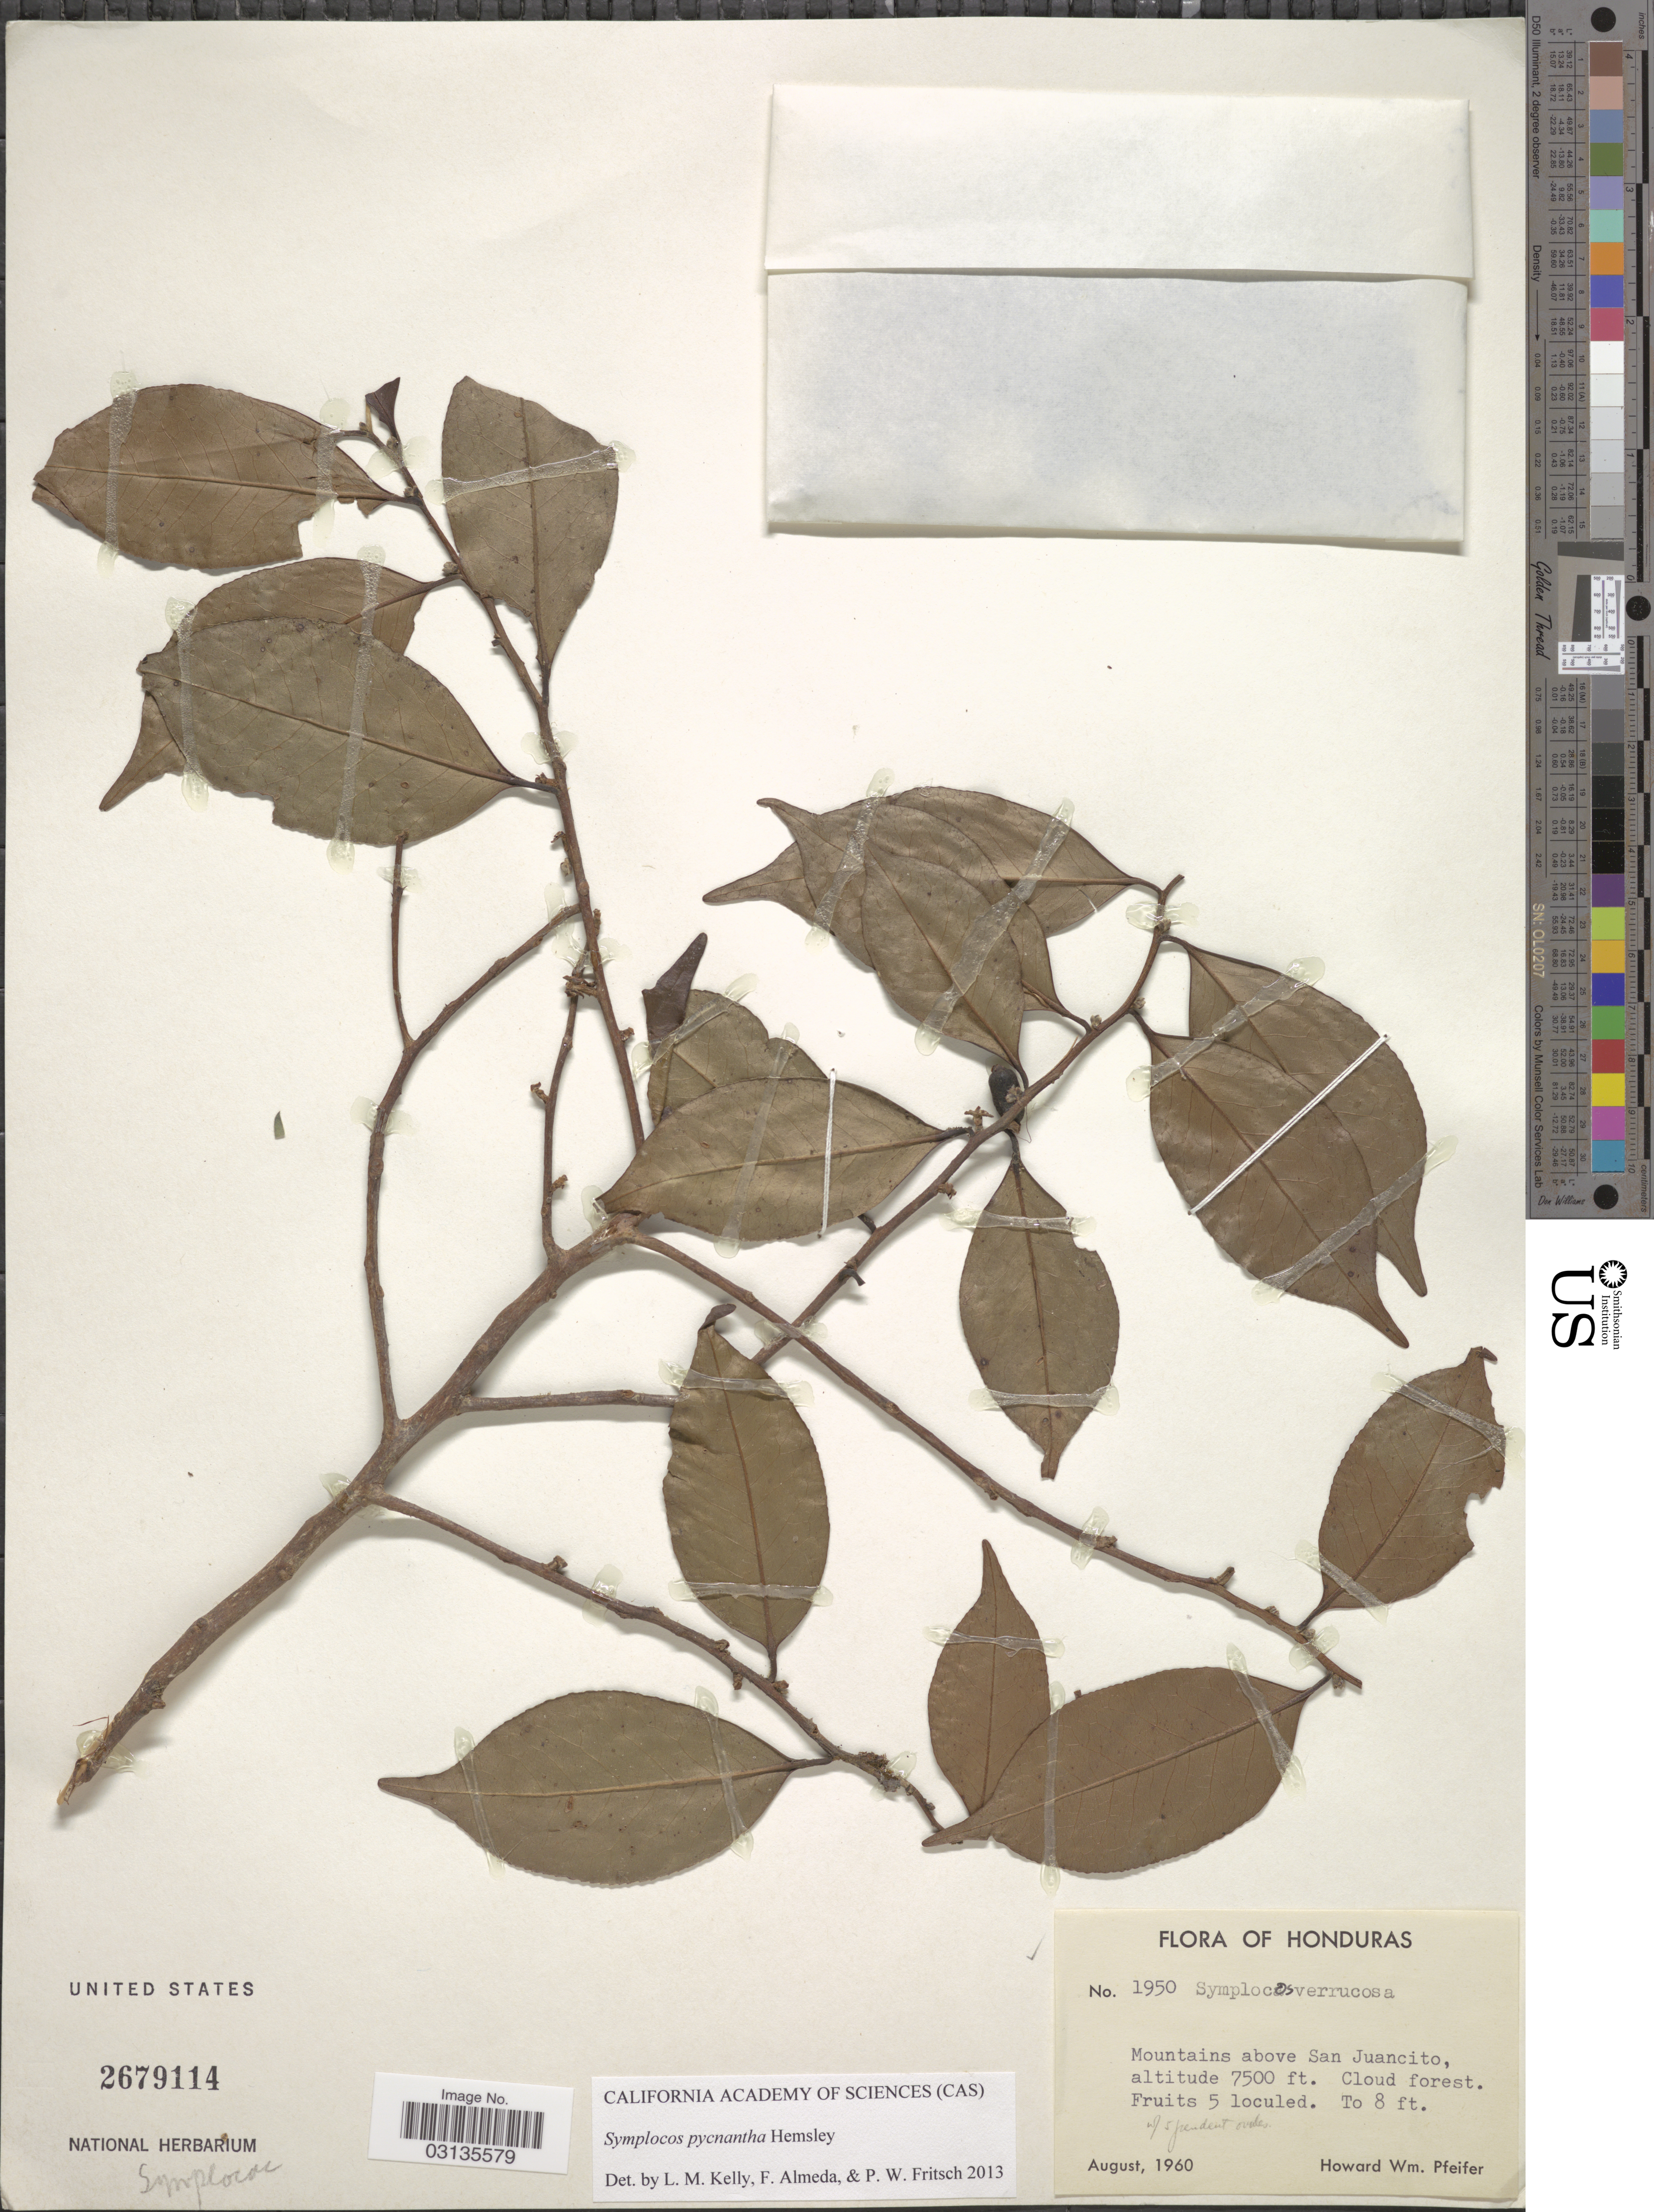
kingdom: Plantae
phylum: Tracheophyta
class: Magnoliopsida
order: Ericales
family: Symplocaceae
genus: Symplocos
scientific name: Symplocos pycnantha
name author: Hemsl.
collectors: H. W. Pfeifer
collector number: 1950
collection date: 1960-08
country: Honduras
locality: Mountains above San Juancito.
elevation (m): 2286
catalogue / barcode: US 2679114